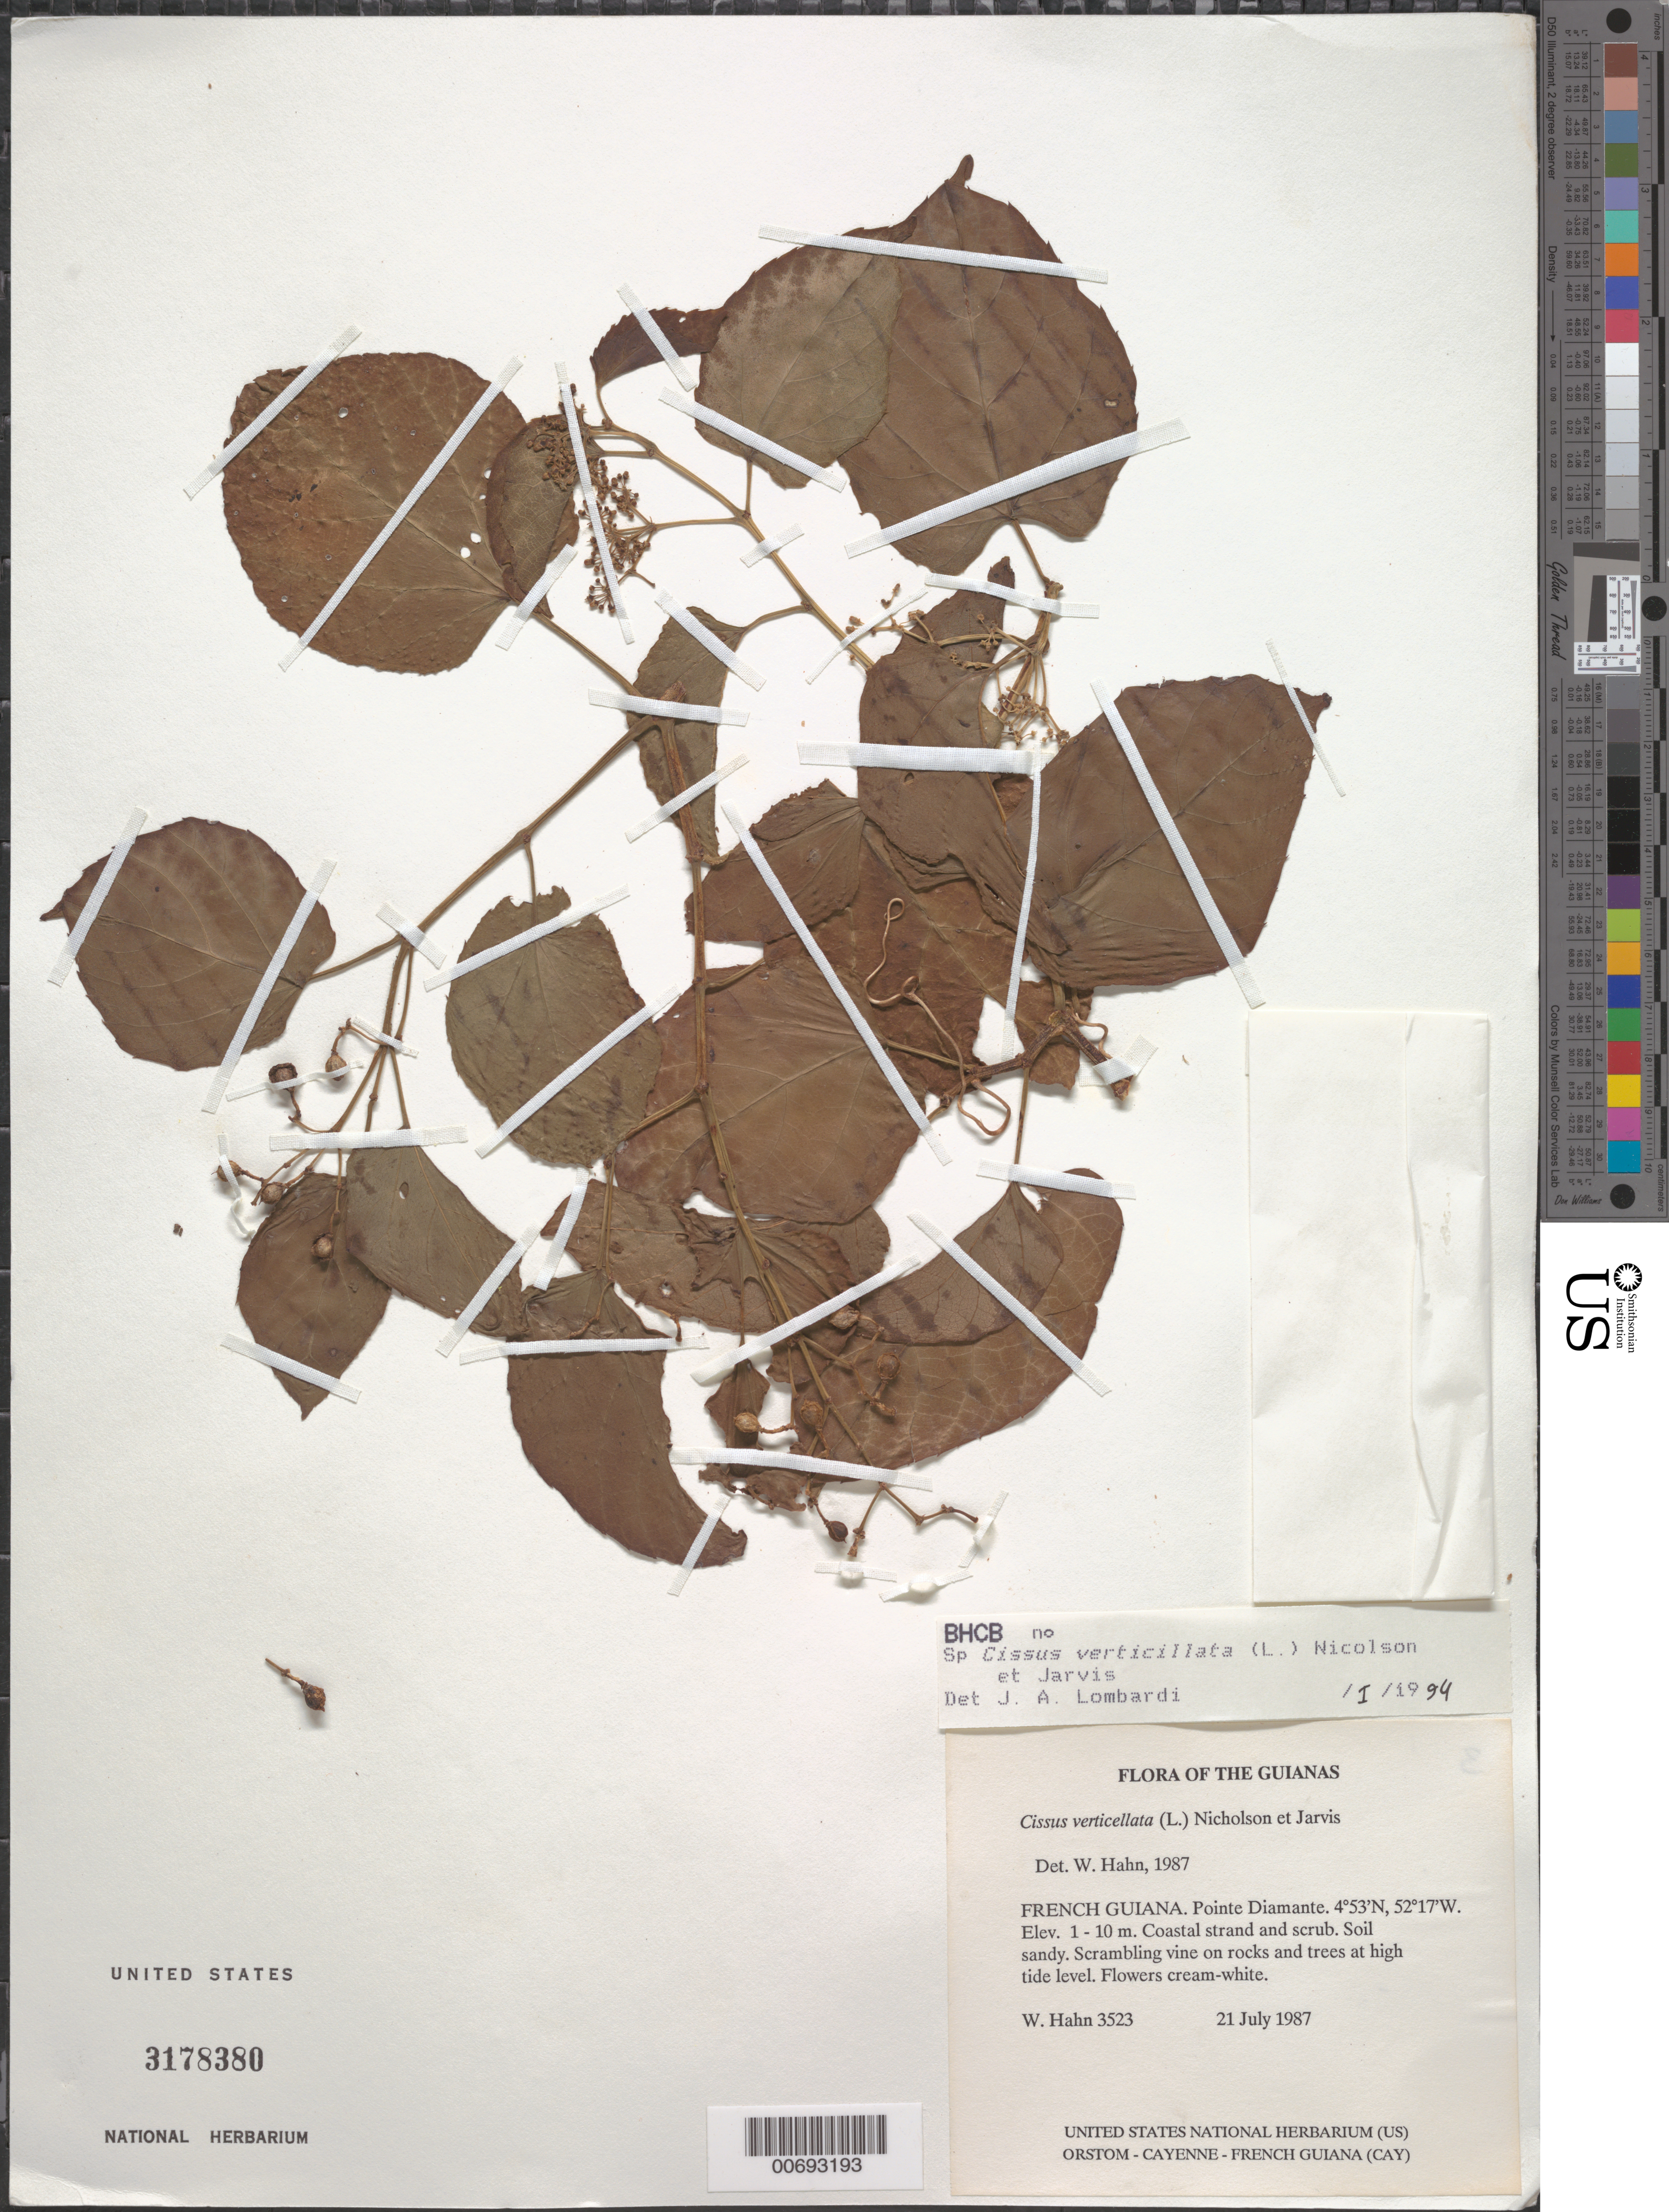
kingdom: Plantae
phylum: Tracheophyta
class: Magnoliopsida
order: Vitales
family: Vitaceae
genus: Cissus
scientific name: Cissus verticillata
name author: (L.) Nicolson & C.E. Jarvis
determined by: Lombardi, Julio A.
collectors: W. Hahn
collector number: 3523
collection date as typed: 21 July 1987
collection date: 1987-07-21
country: French Guiana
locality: Pointe Diamante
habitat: Coastal strand and scrub. Soil sandy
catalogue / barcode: US 3178380